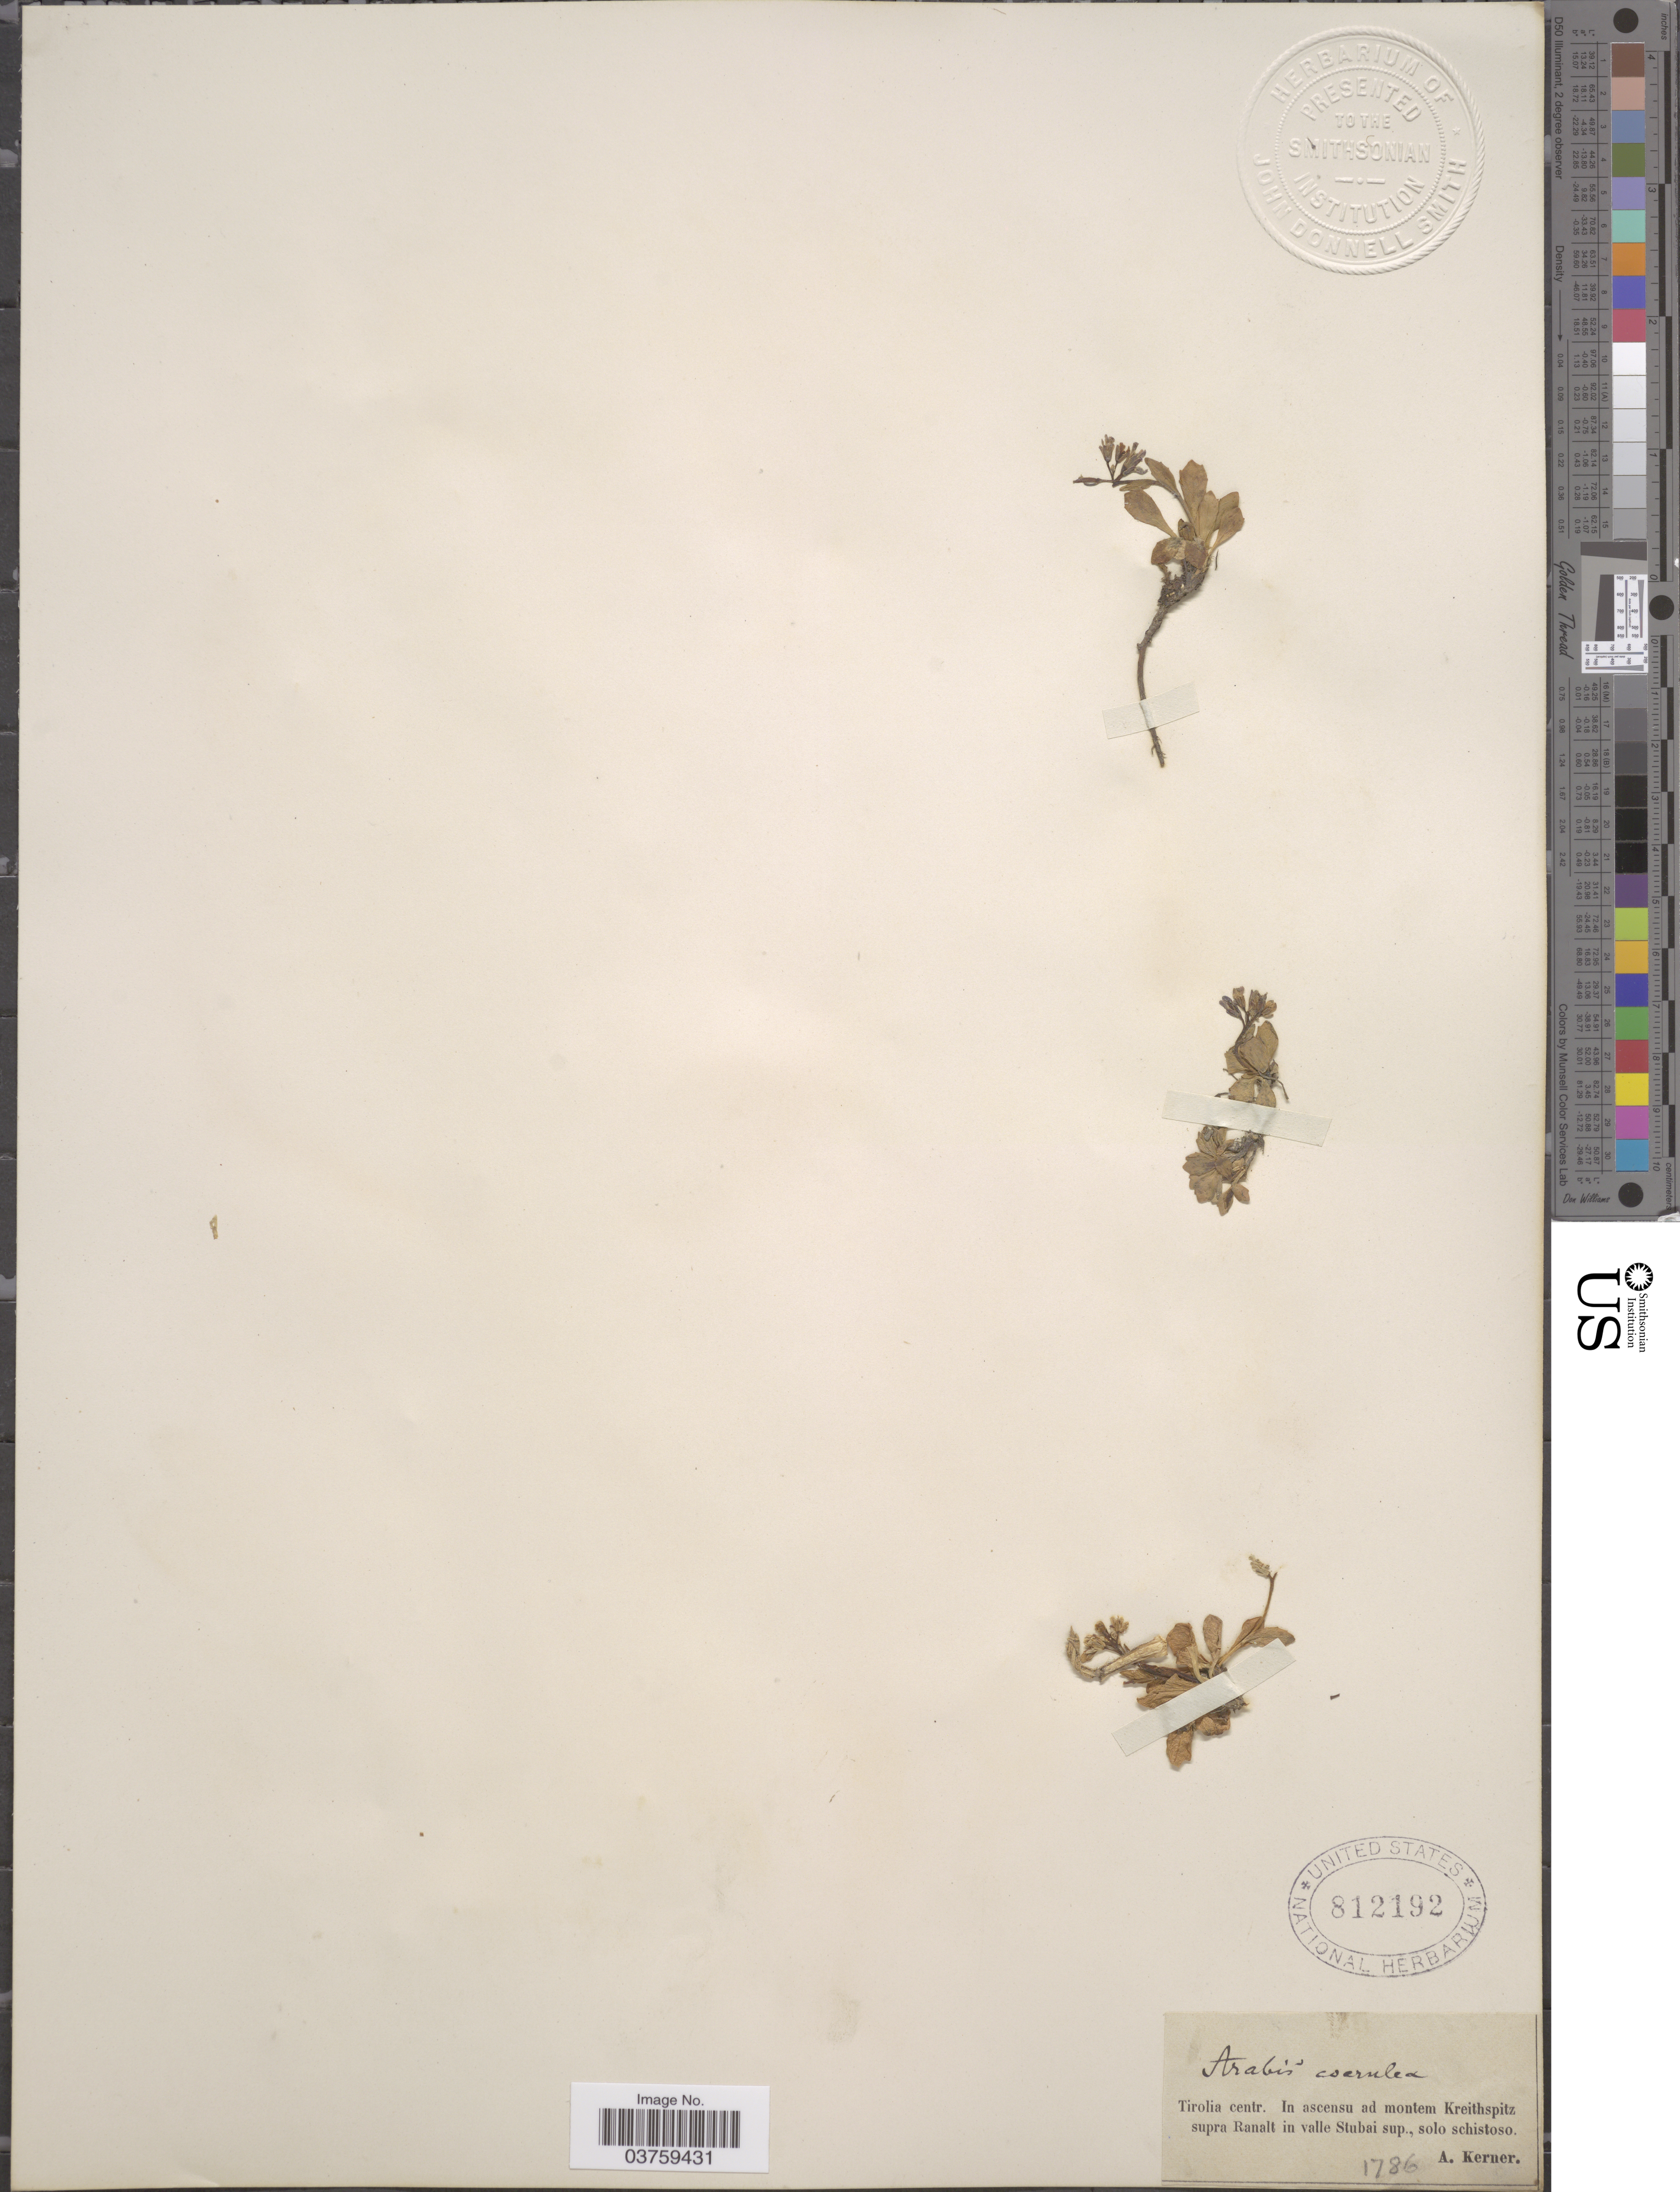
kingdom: Plantae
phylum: Tracheophyta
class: Magnoliopsida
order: Brassicales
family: Brassicaceae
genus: Arabis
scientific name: Arabis caerulea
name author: Haenke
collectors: A. Kerner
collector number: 1786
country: Austria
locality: Tirolia centr. In ascensu ad montem Kreithspitz supra Ranalt in valle Stubai sup., solo schistoso.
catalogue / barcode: US 812192